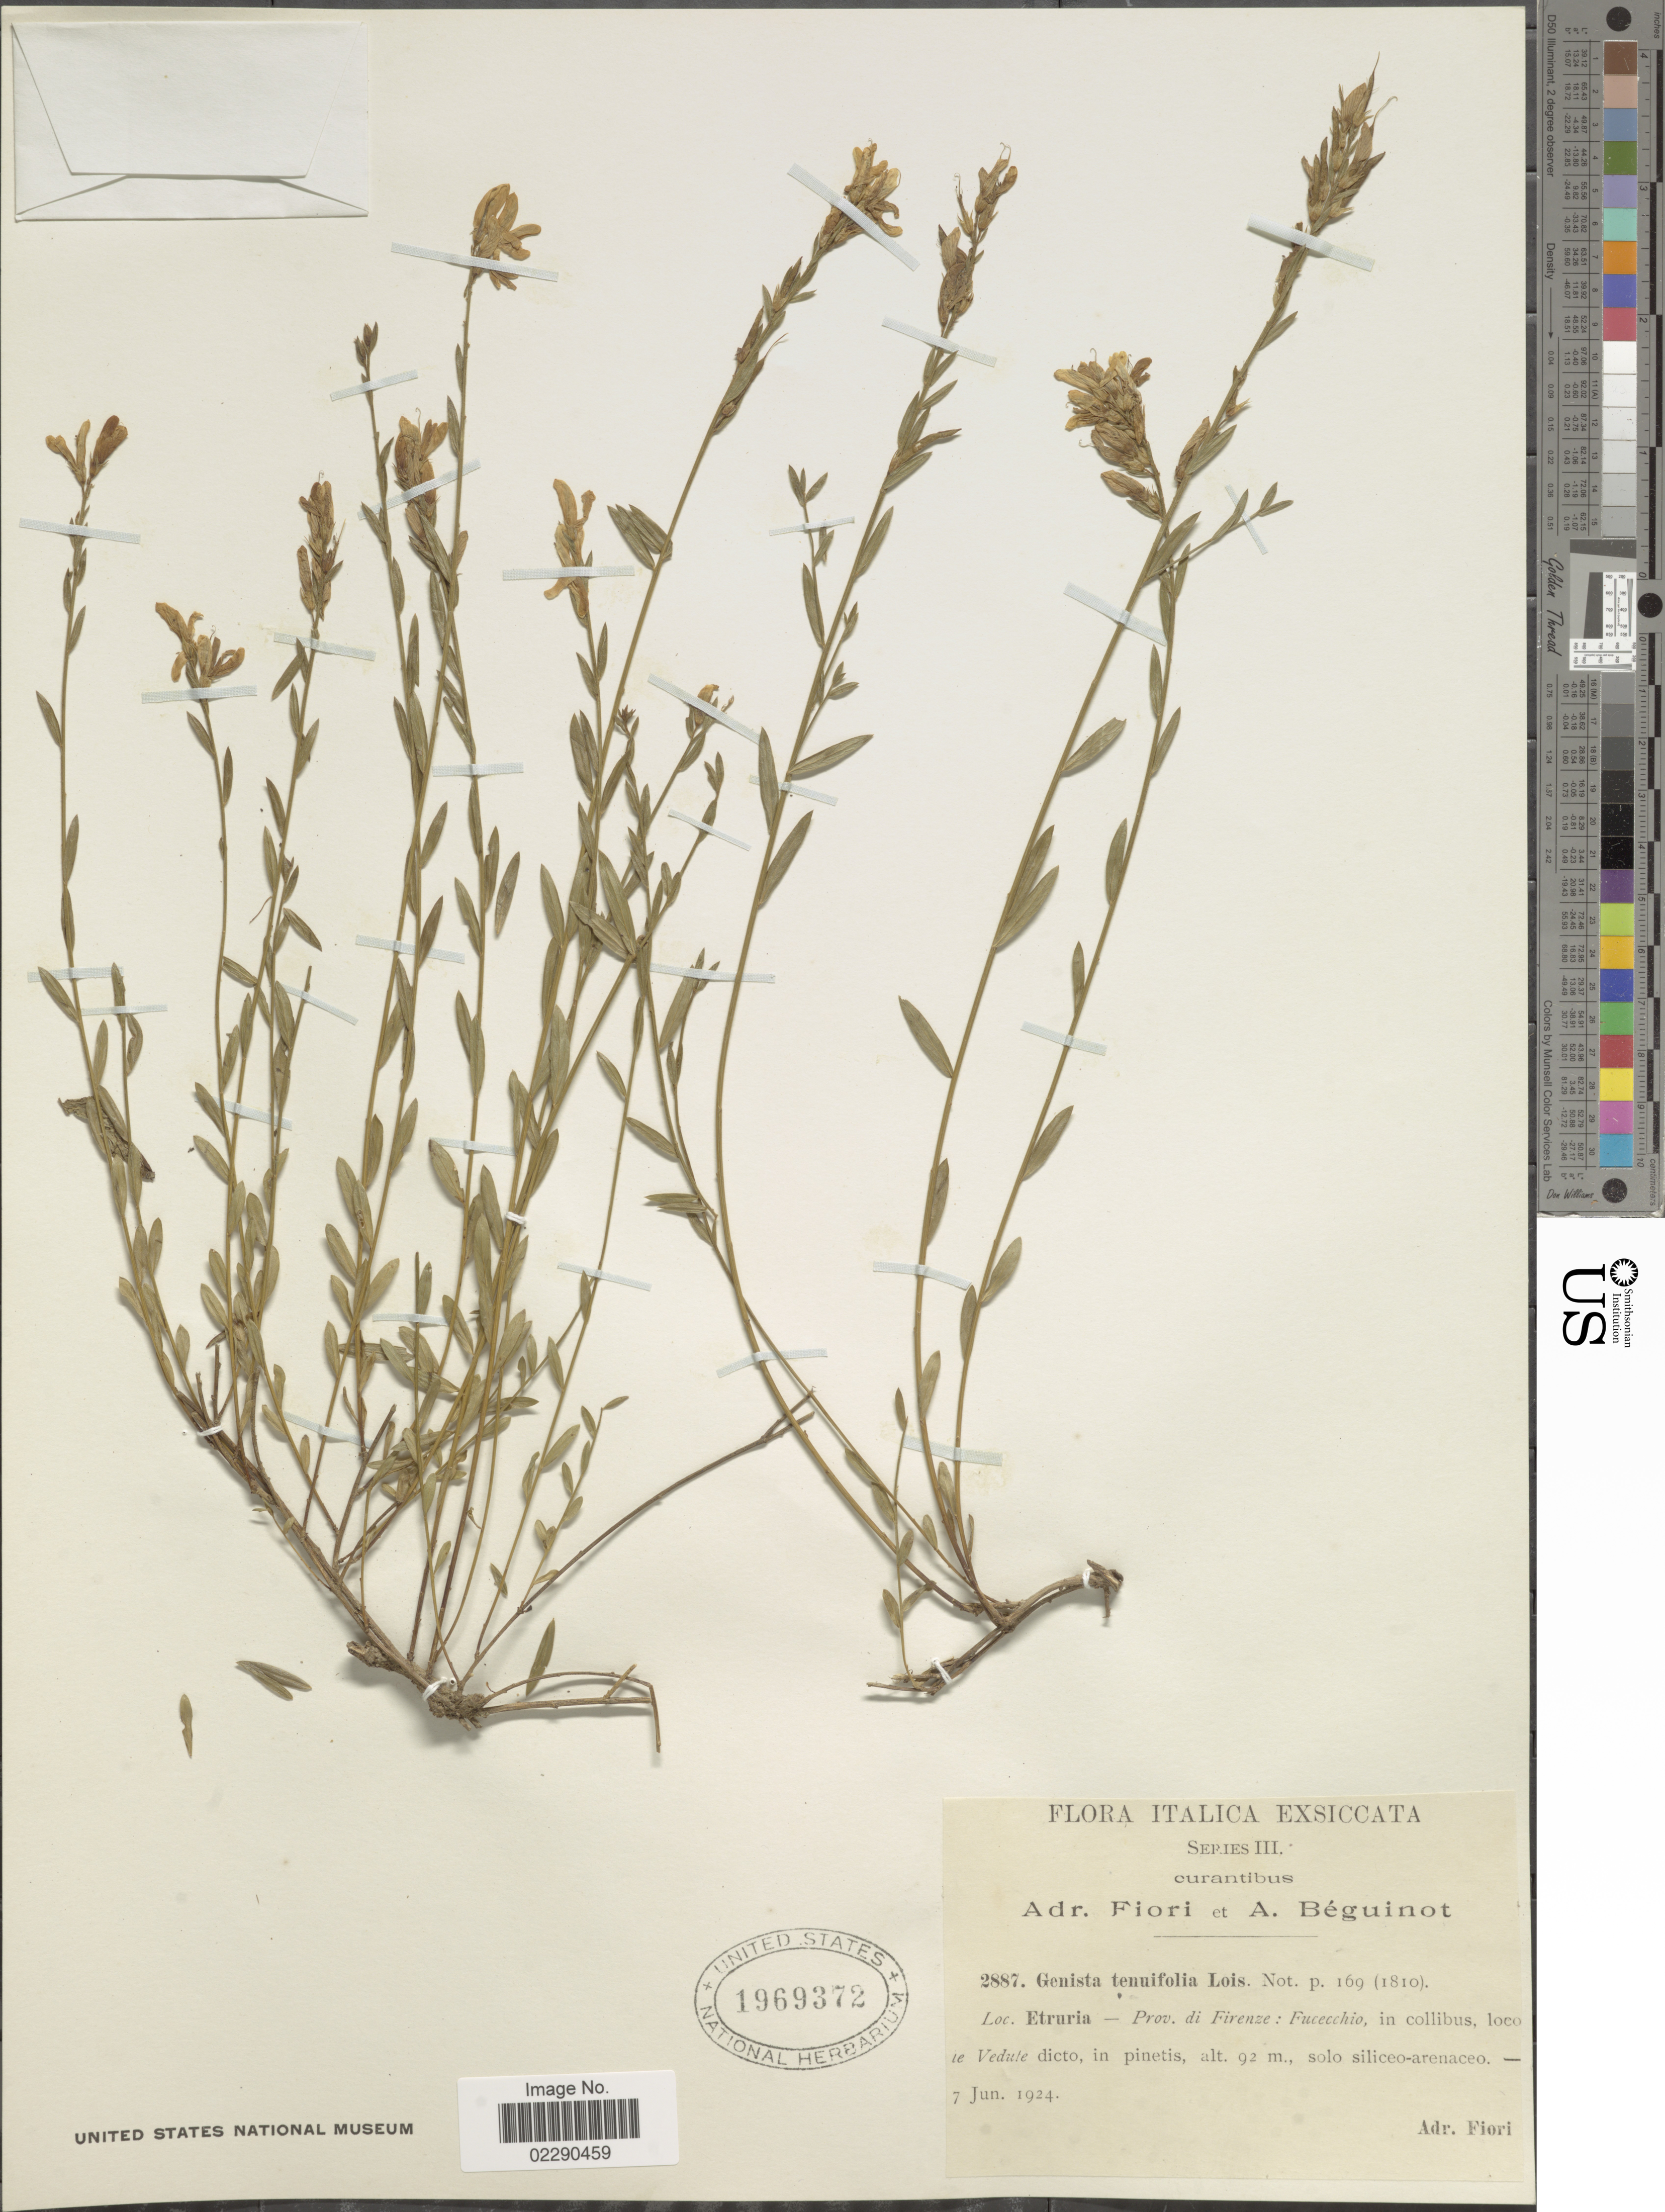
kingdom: Plantae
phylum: Tracheophyta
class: Magnoliopsida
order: Fabales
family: Fabaceae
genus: Genista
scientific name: Genista tenuifolia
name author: Loisel.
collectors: A. Fiori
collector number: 2887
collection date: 1924-06-07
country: Italy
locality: Etruria, Prov. di Firenze, Fucecchio, loco te Vedute dicto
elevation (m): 92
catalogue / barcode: US 1969372